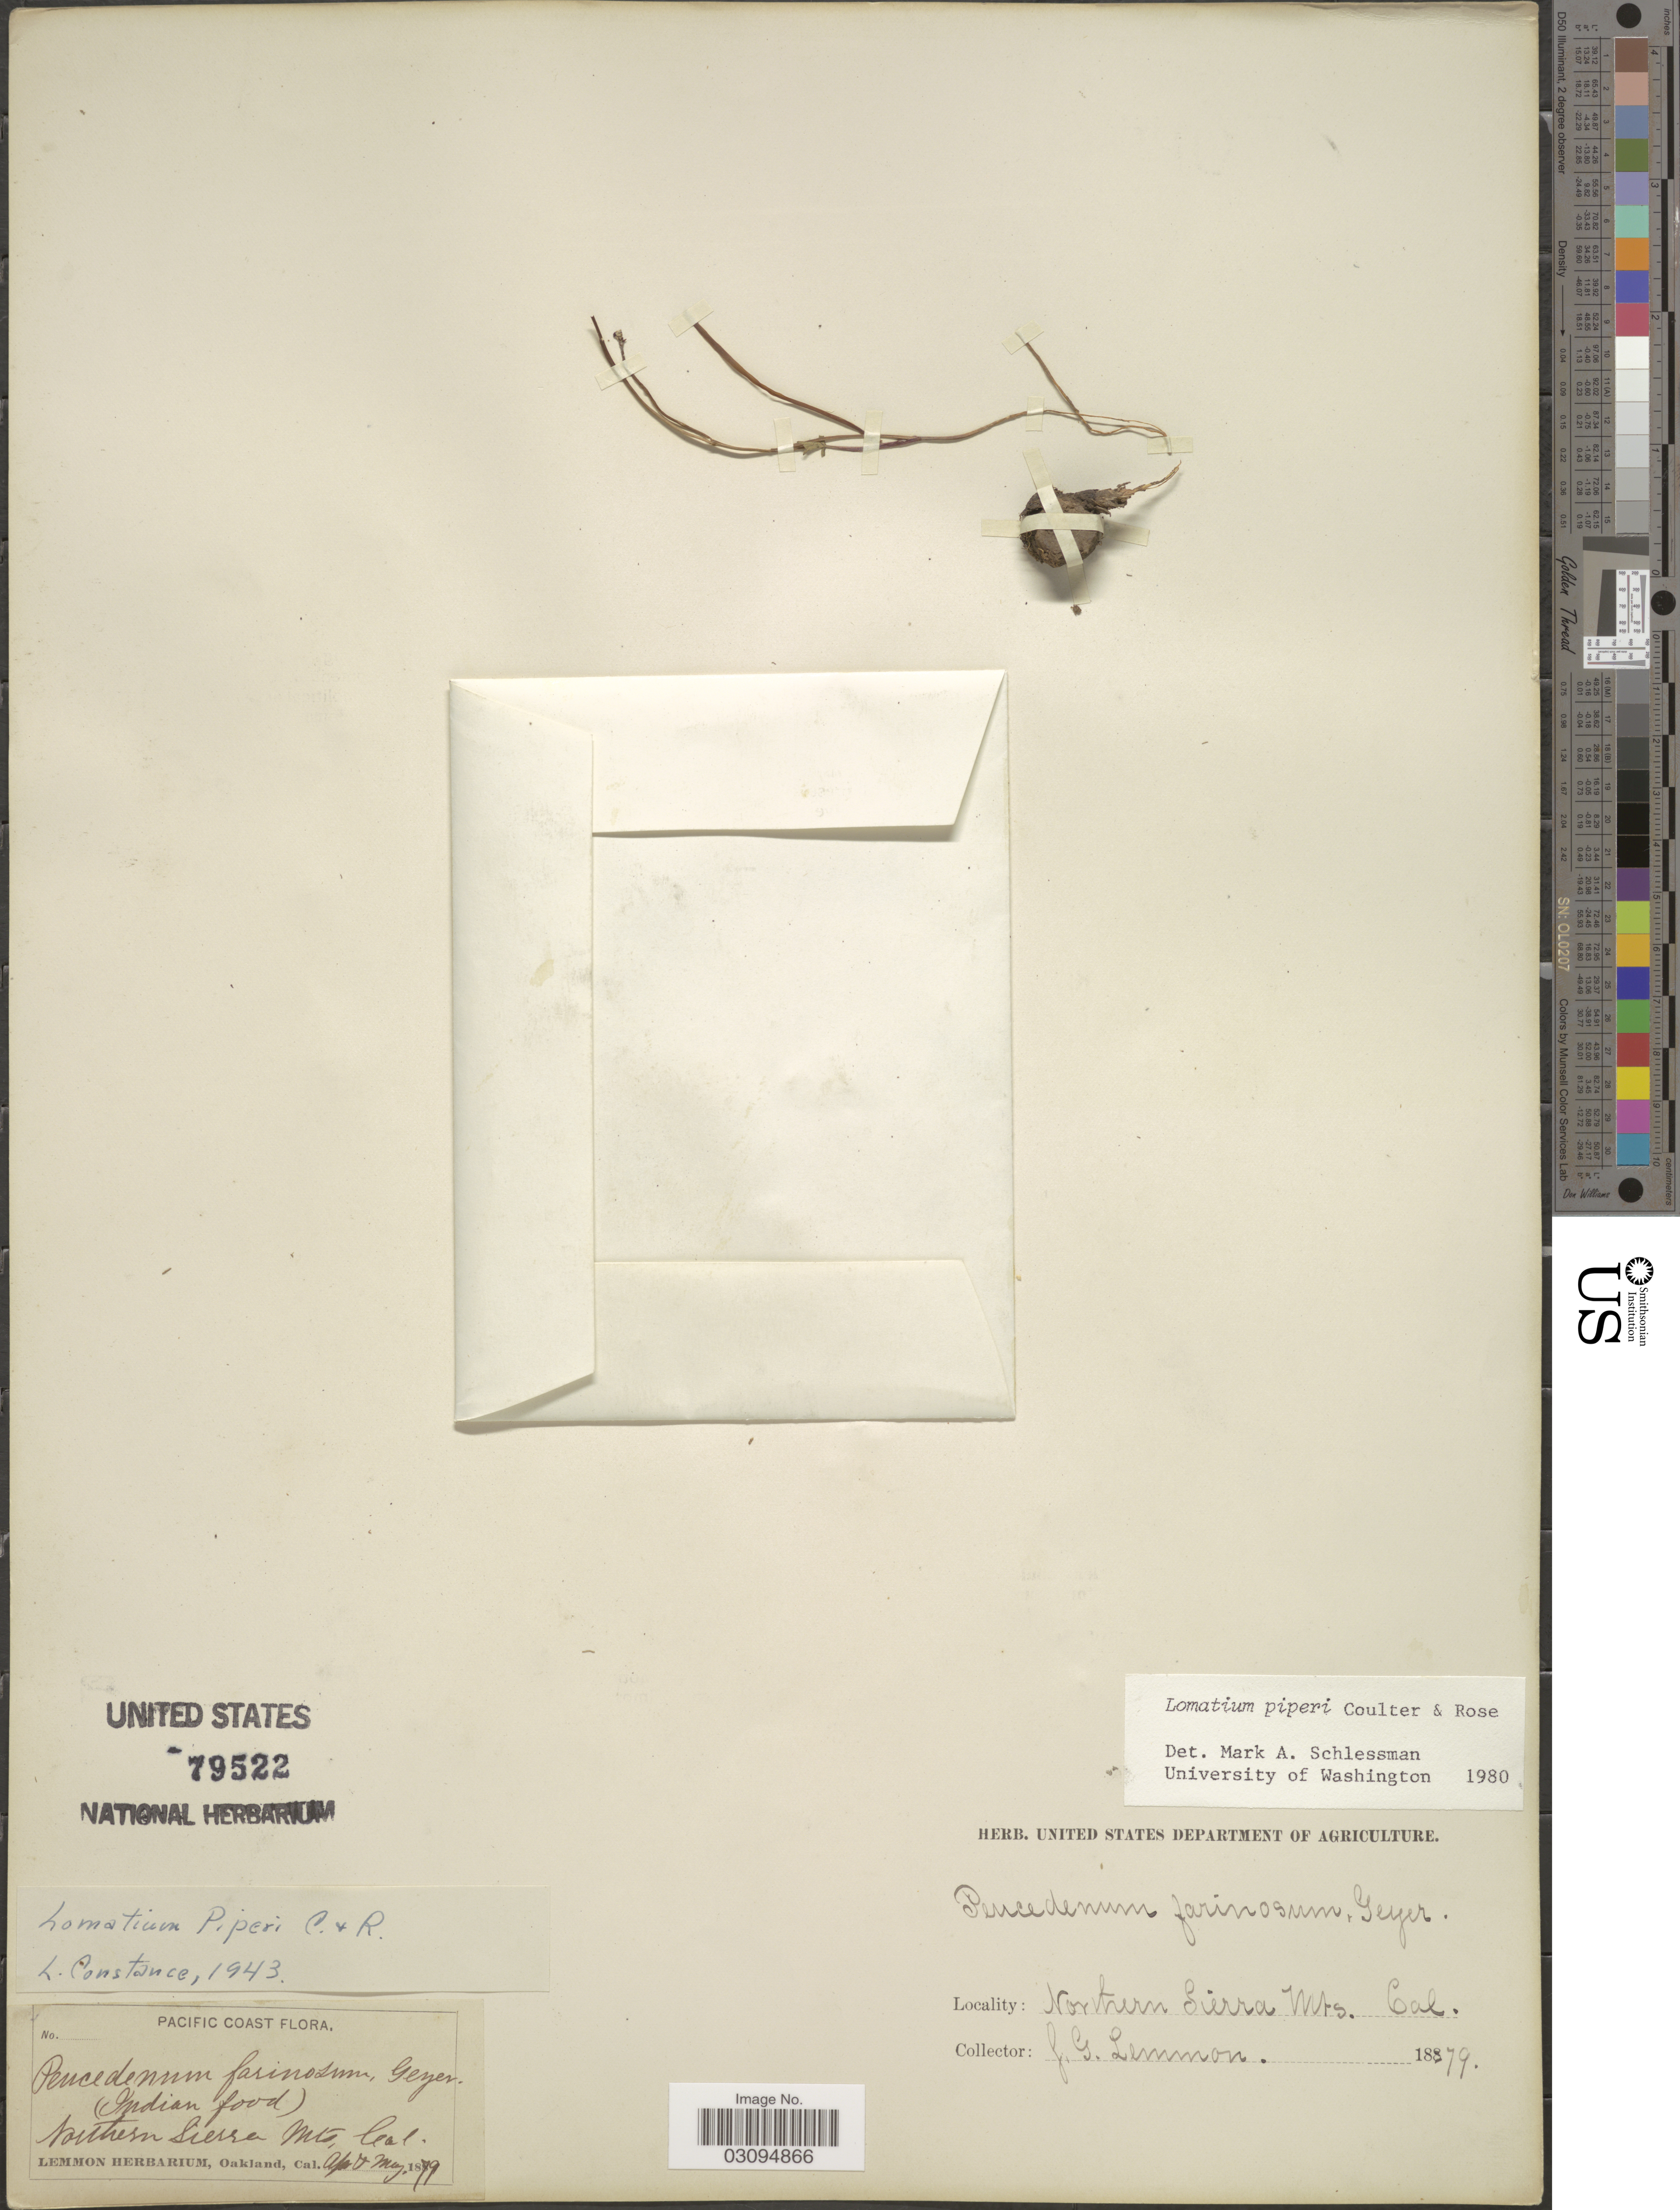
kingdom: Plantae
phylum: Tracheophyta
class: Magnoliopsida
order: Apiales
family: Apiaceae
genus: Lomatium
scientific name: Lomatium piperi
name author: J.M. Coult. & Rose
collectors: J. Lemmon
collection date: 1879-04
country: United States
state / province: California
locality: Pacific Coast. Northern Sierra Mts.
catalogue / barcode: US 79522